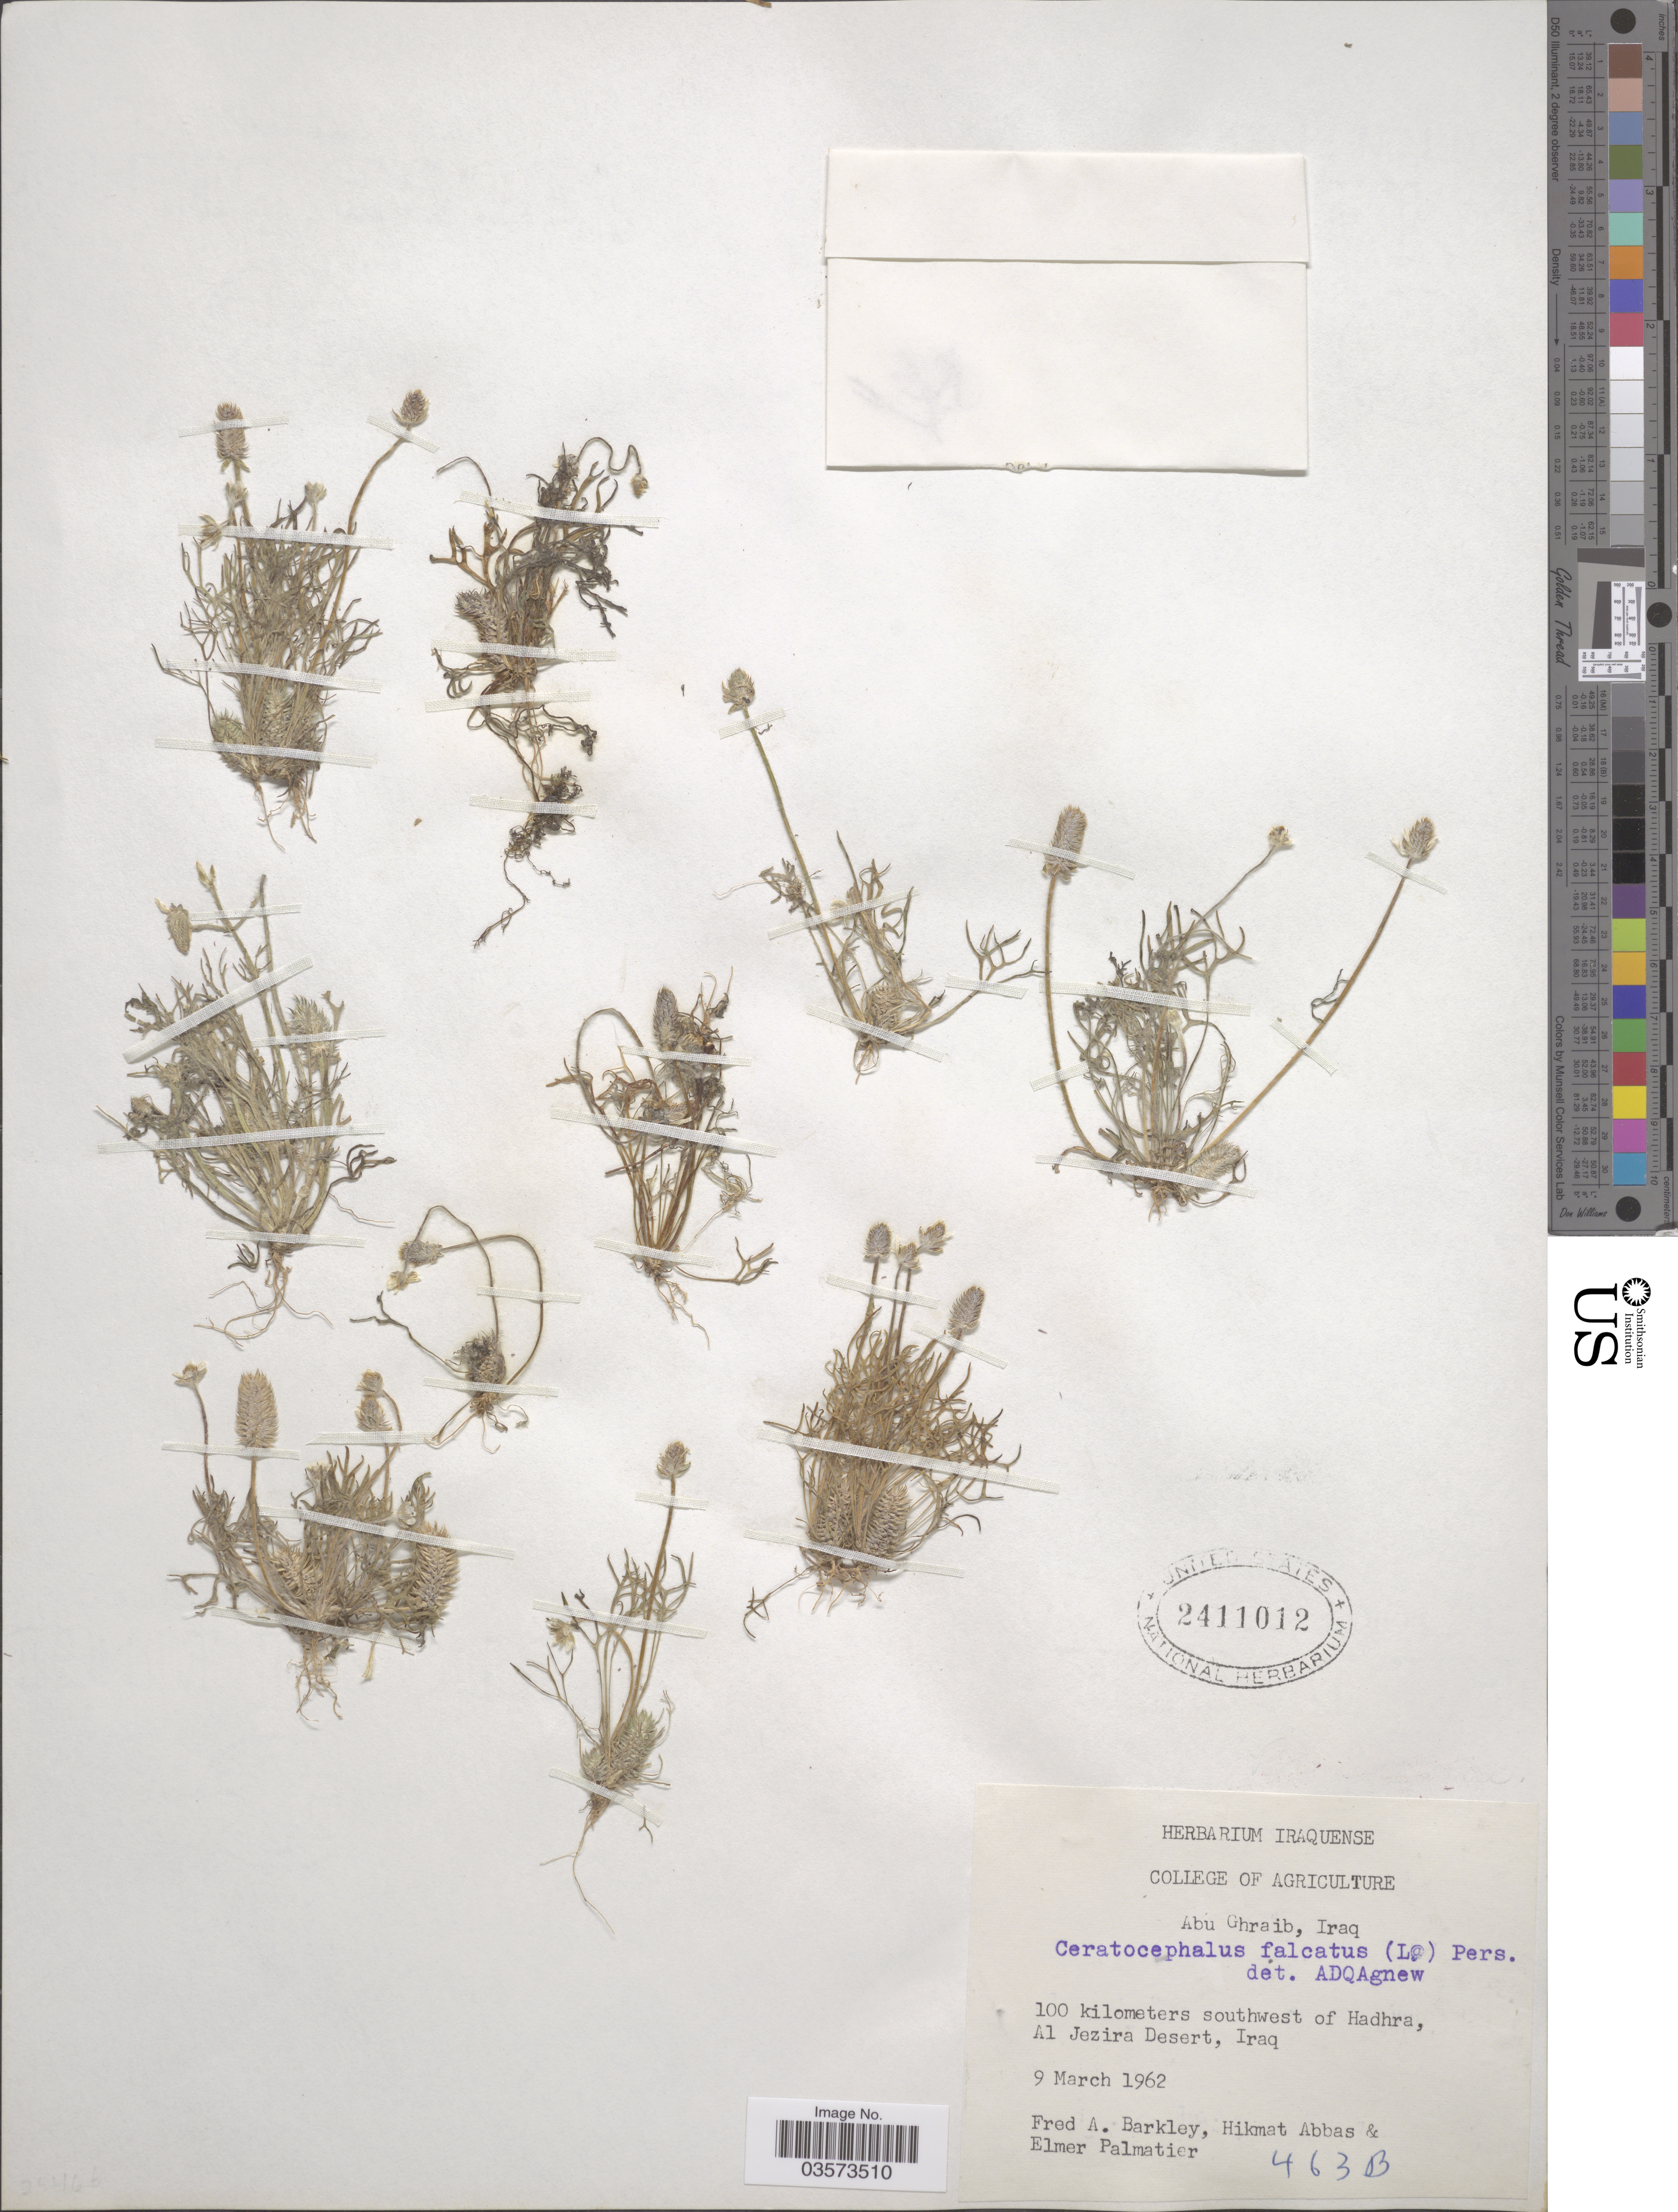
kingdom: Plantae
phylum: Tracheophyta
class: Magnoliopsida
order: Ranunculales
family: Ranunculaceae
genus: Ceratocephalus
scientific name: Ceratocephalus falcatus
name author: (L.) Pers.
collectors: F. A. Barkley, H. Abbas & E. Palmatier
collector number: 463B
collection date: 1962-03-09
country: Iraq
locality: Abu Ghraib. 100 kilometers southwest of Hadhra, Al Jezira Desert.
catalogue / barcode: US 2411012